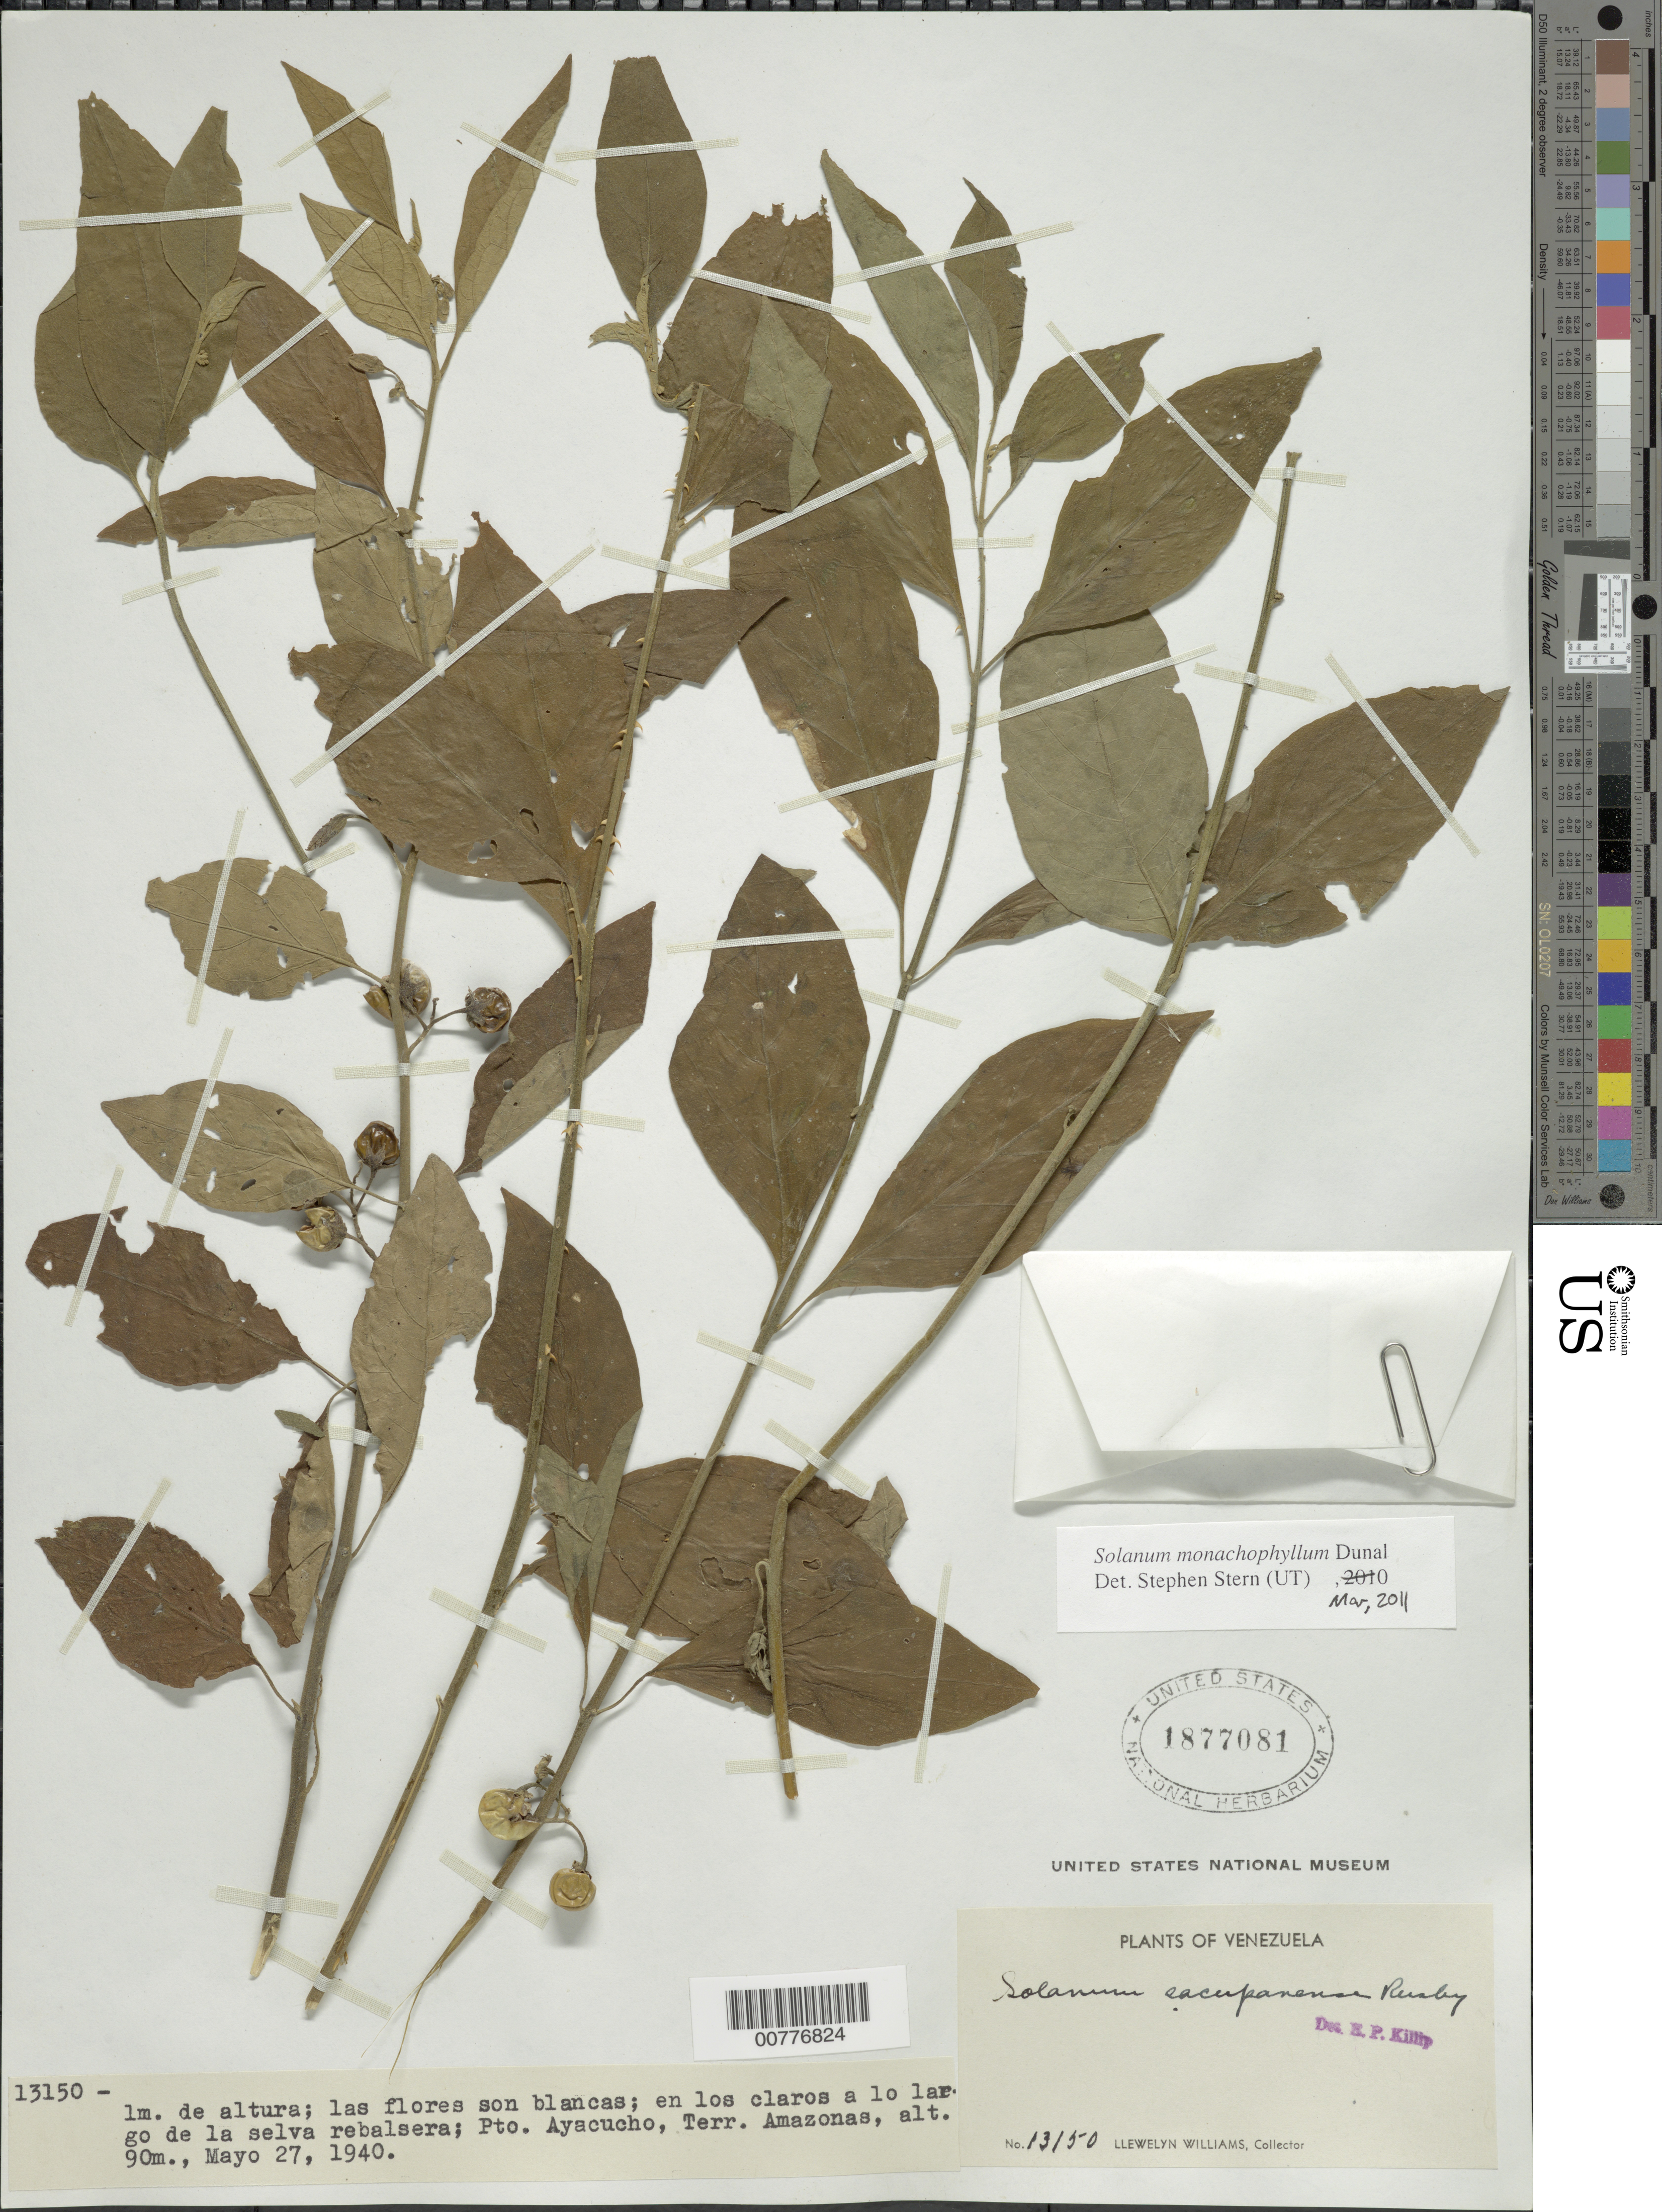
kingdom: Plantae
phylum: Tracheophyta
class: Magnoliopsida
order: Solanales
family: Solanaceae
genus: Solanum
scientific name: Solanum sacupanense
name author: Rusby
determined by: Killip, Ellsworth P.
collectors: L. Williams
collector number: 13150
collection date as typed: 5 May 1940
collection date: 1940-05-05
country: Venezuela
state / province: Amazonas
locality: Puerto Ayacucho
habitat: En los claros a lo largo de la selva rebalsera.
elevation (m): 95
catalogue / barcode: US 1877081